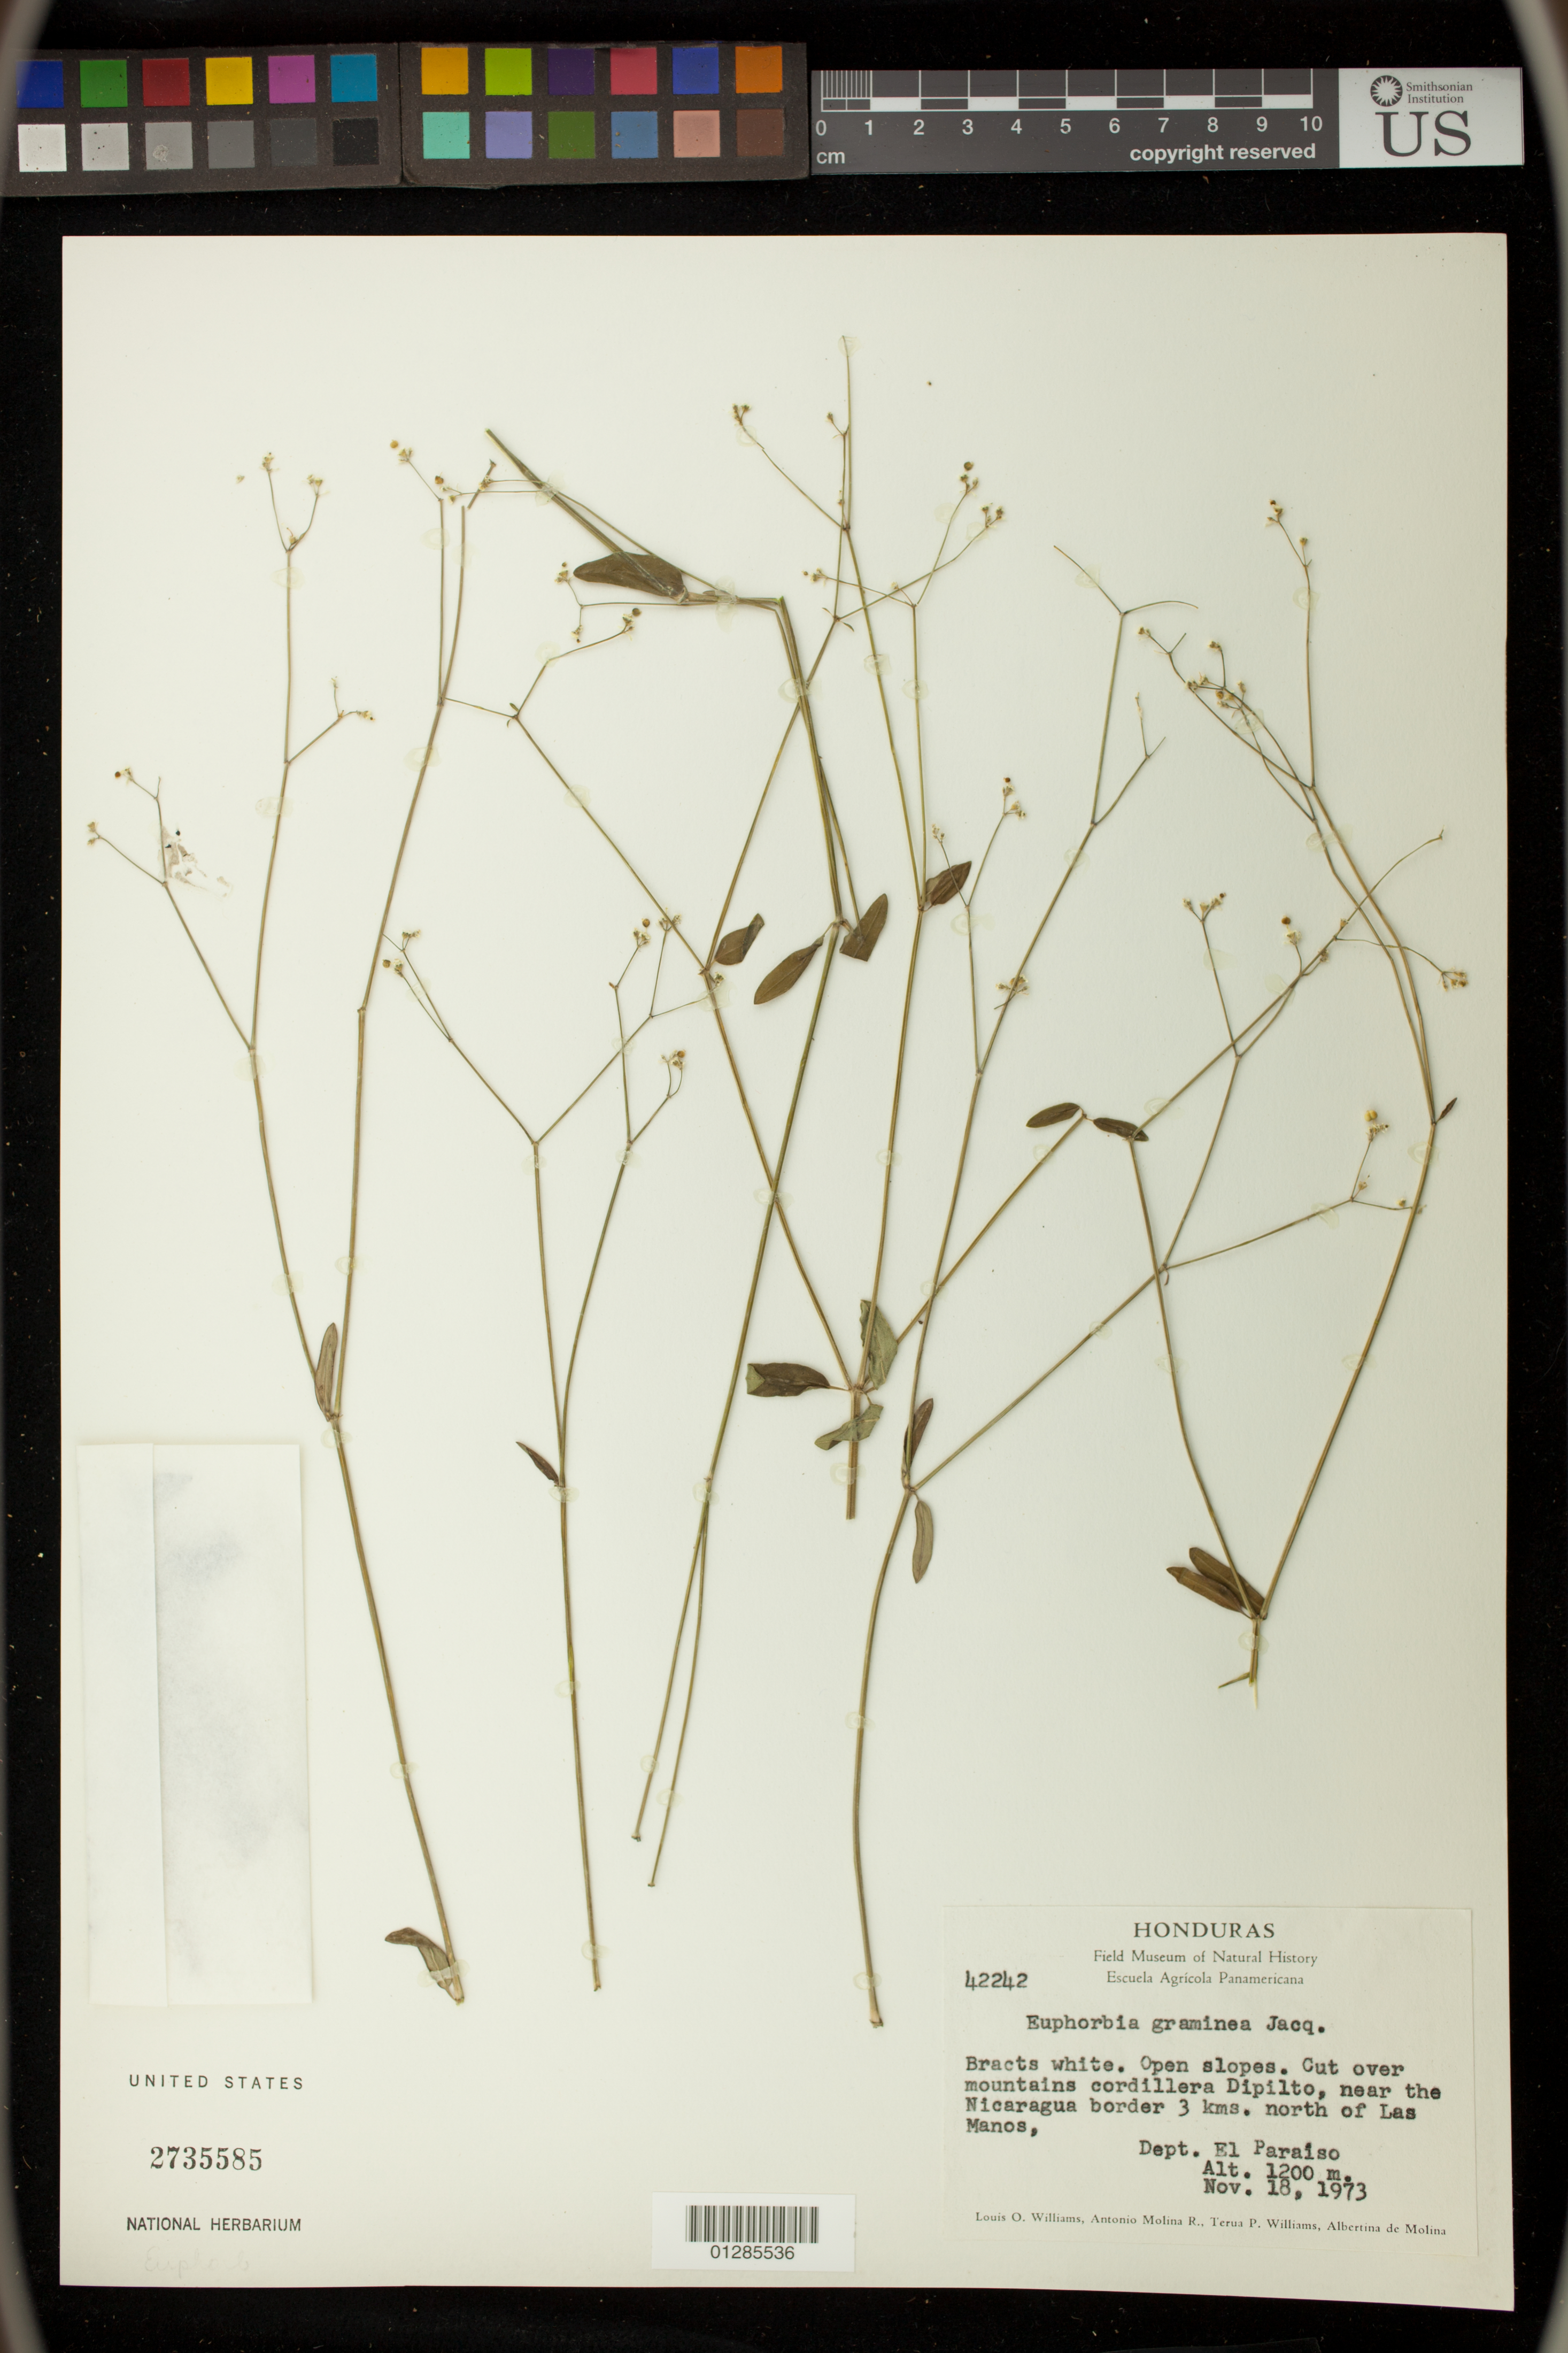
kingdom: Plantae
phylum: Tracheophyta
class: Magnoliopsida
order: Malpighiales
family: Euphorbiaceae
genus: Euphorbia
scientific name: Euphorbia graminea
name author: Jacq.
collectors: L. O. Williams, A. Molina R., T. P. Williams & A. R. Molina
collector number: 42242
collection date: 1973-11-18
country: Honduras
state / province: El Paraíso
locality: Open slopes. Cut over mountains cordillera Dipilto, near the Nicaragua border 3 kms. north of Las Manos,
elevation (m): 1200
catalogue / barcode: US 2735585